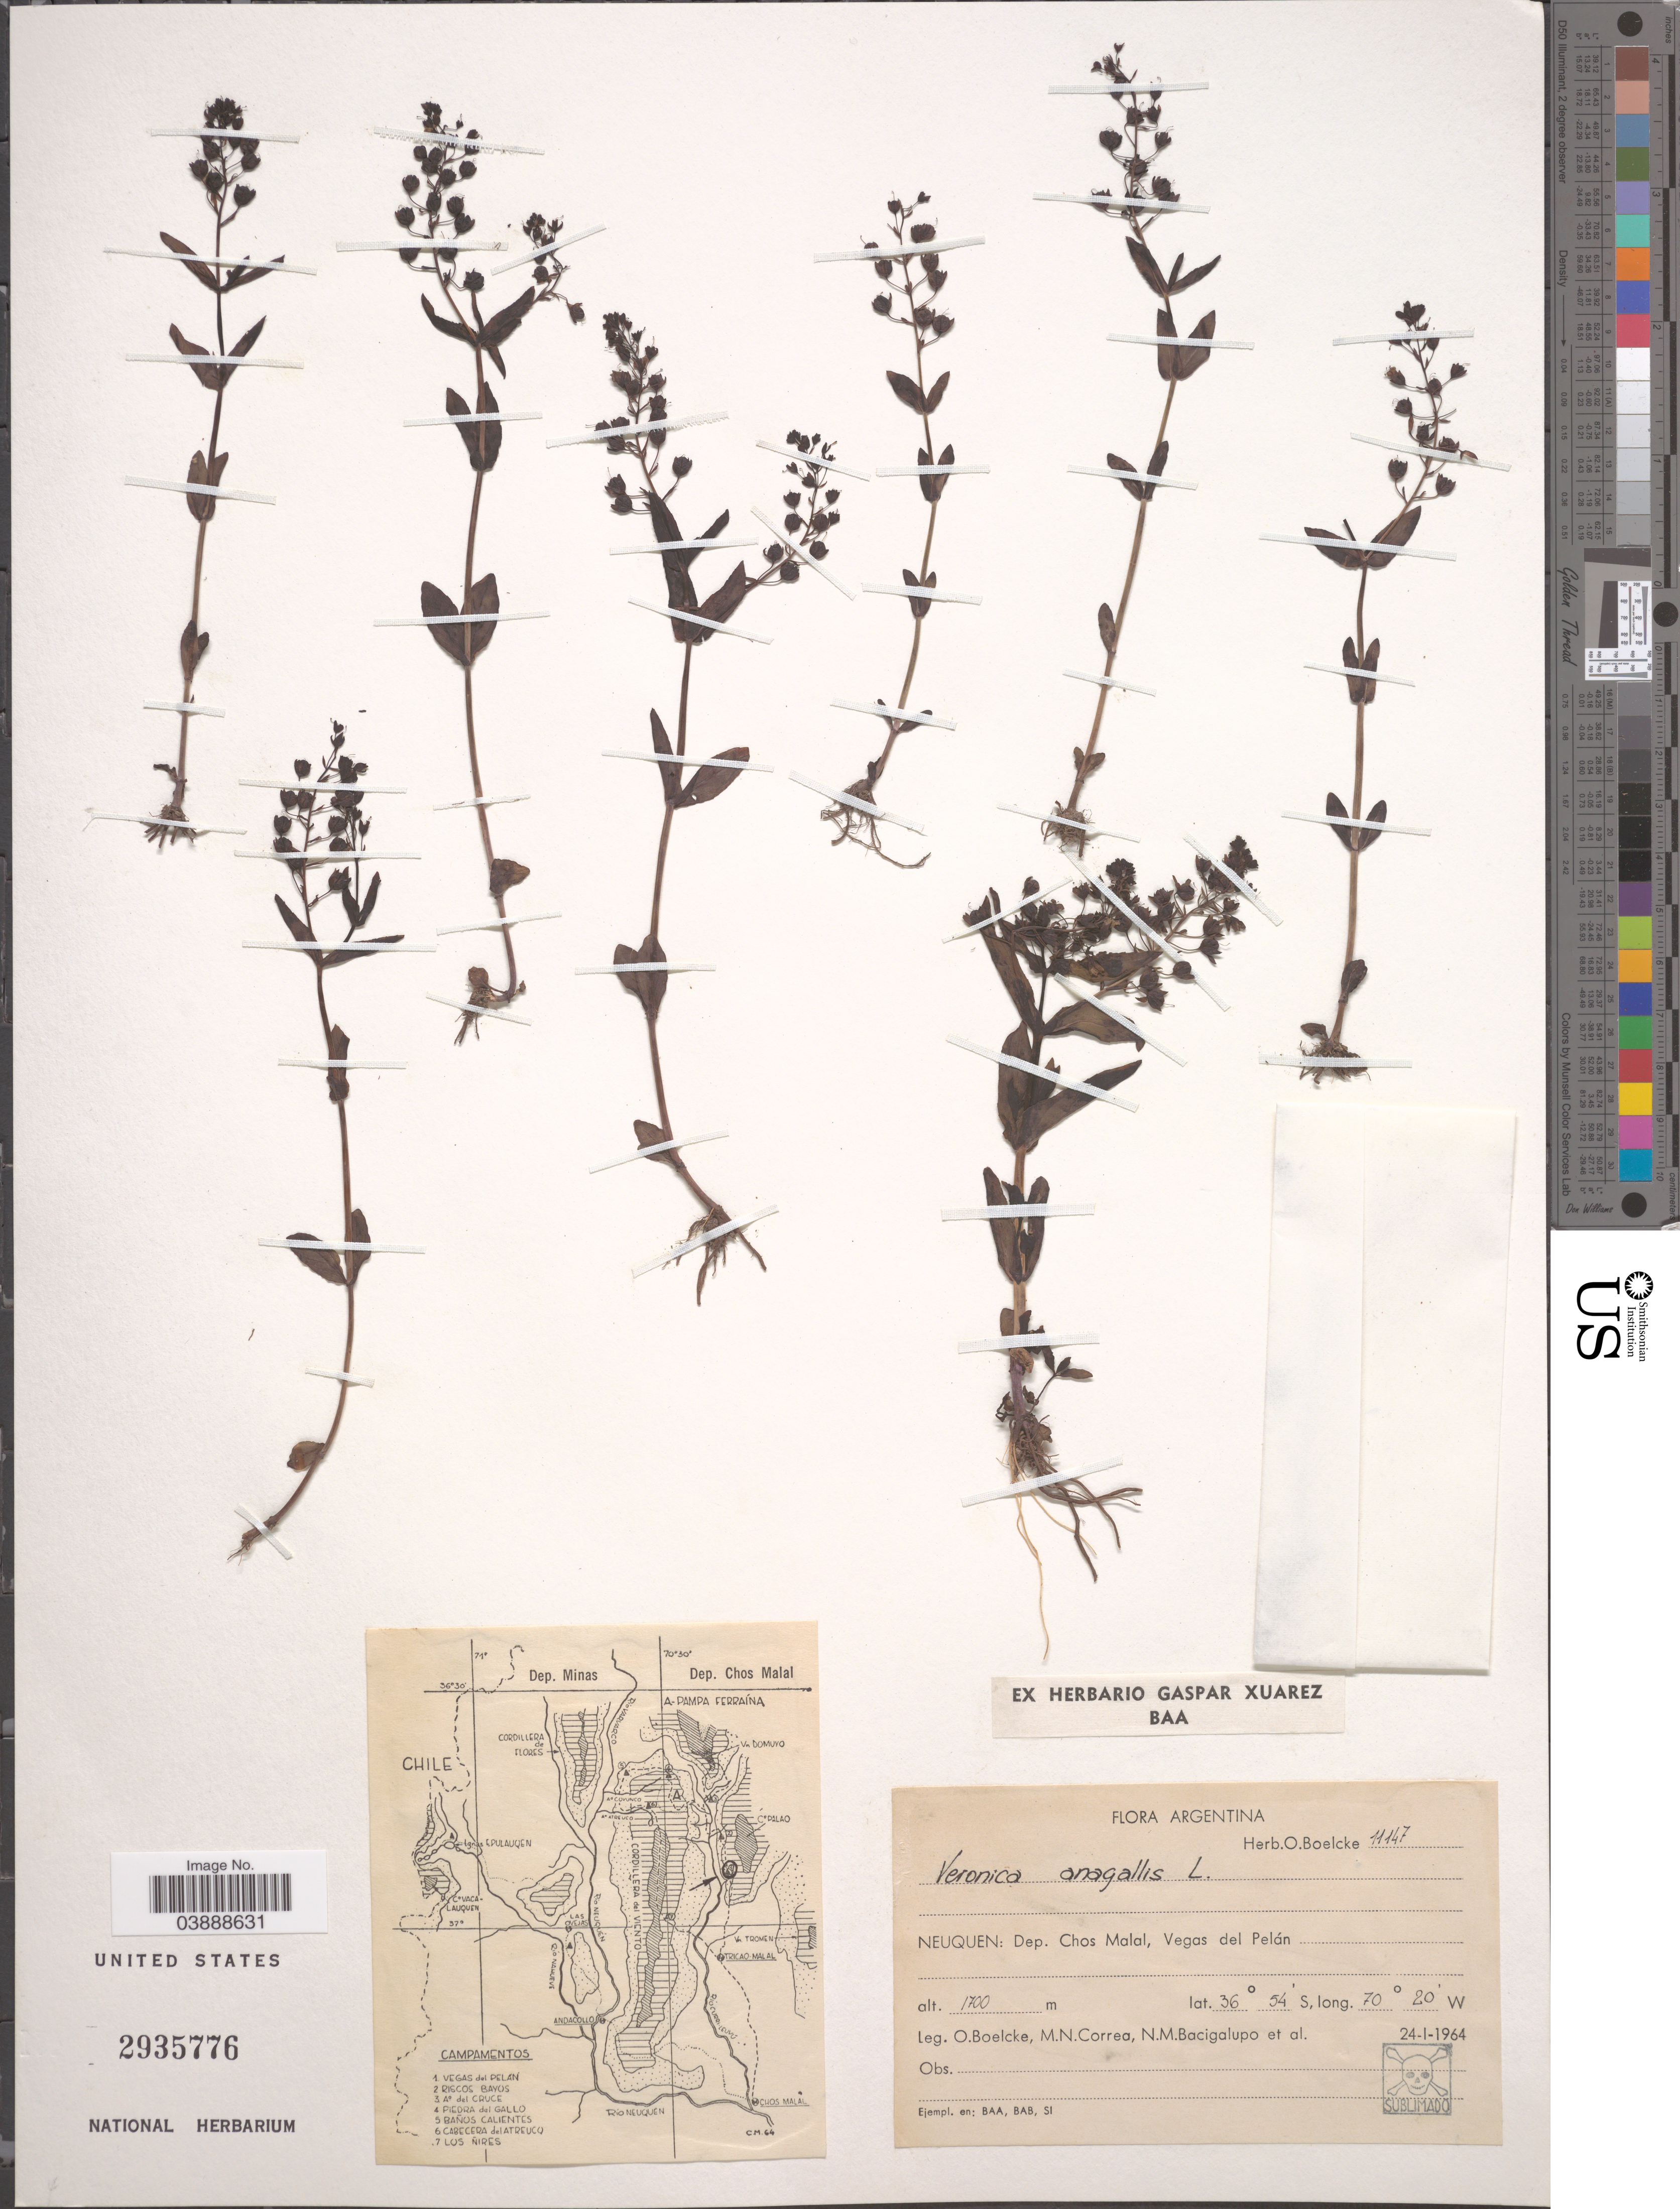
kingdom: Plantae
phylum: Tracheophyta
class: Magnoliopsida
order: Lamiales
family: Plantaginaceae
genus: Veronica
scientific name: Veronica anagallis-aquatica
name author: L.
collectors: O. Boelcke, M. N. Correa, N. M. Bacigalupo & et al.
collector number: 11147*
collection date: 1964-01-24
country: Argentina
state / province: Neuquen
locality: Dep. Chos Malal, Vegas del Pelán.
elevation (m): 1700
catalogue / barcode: US 2935776